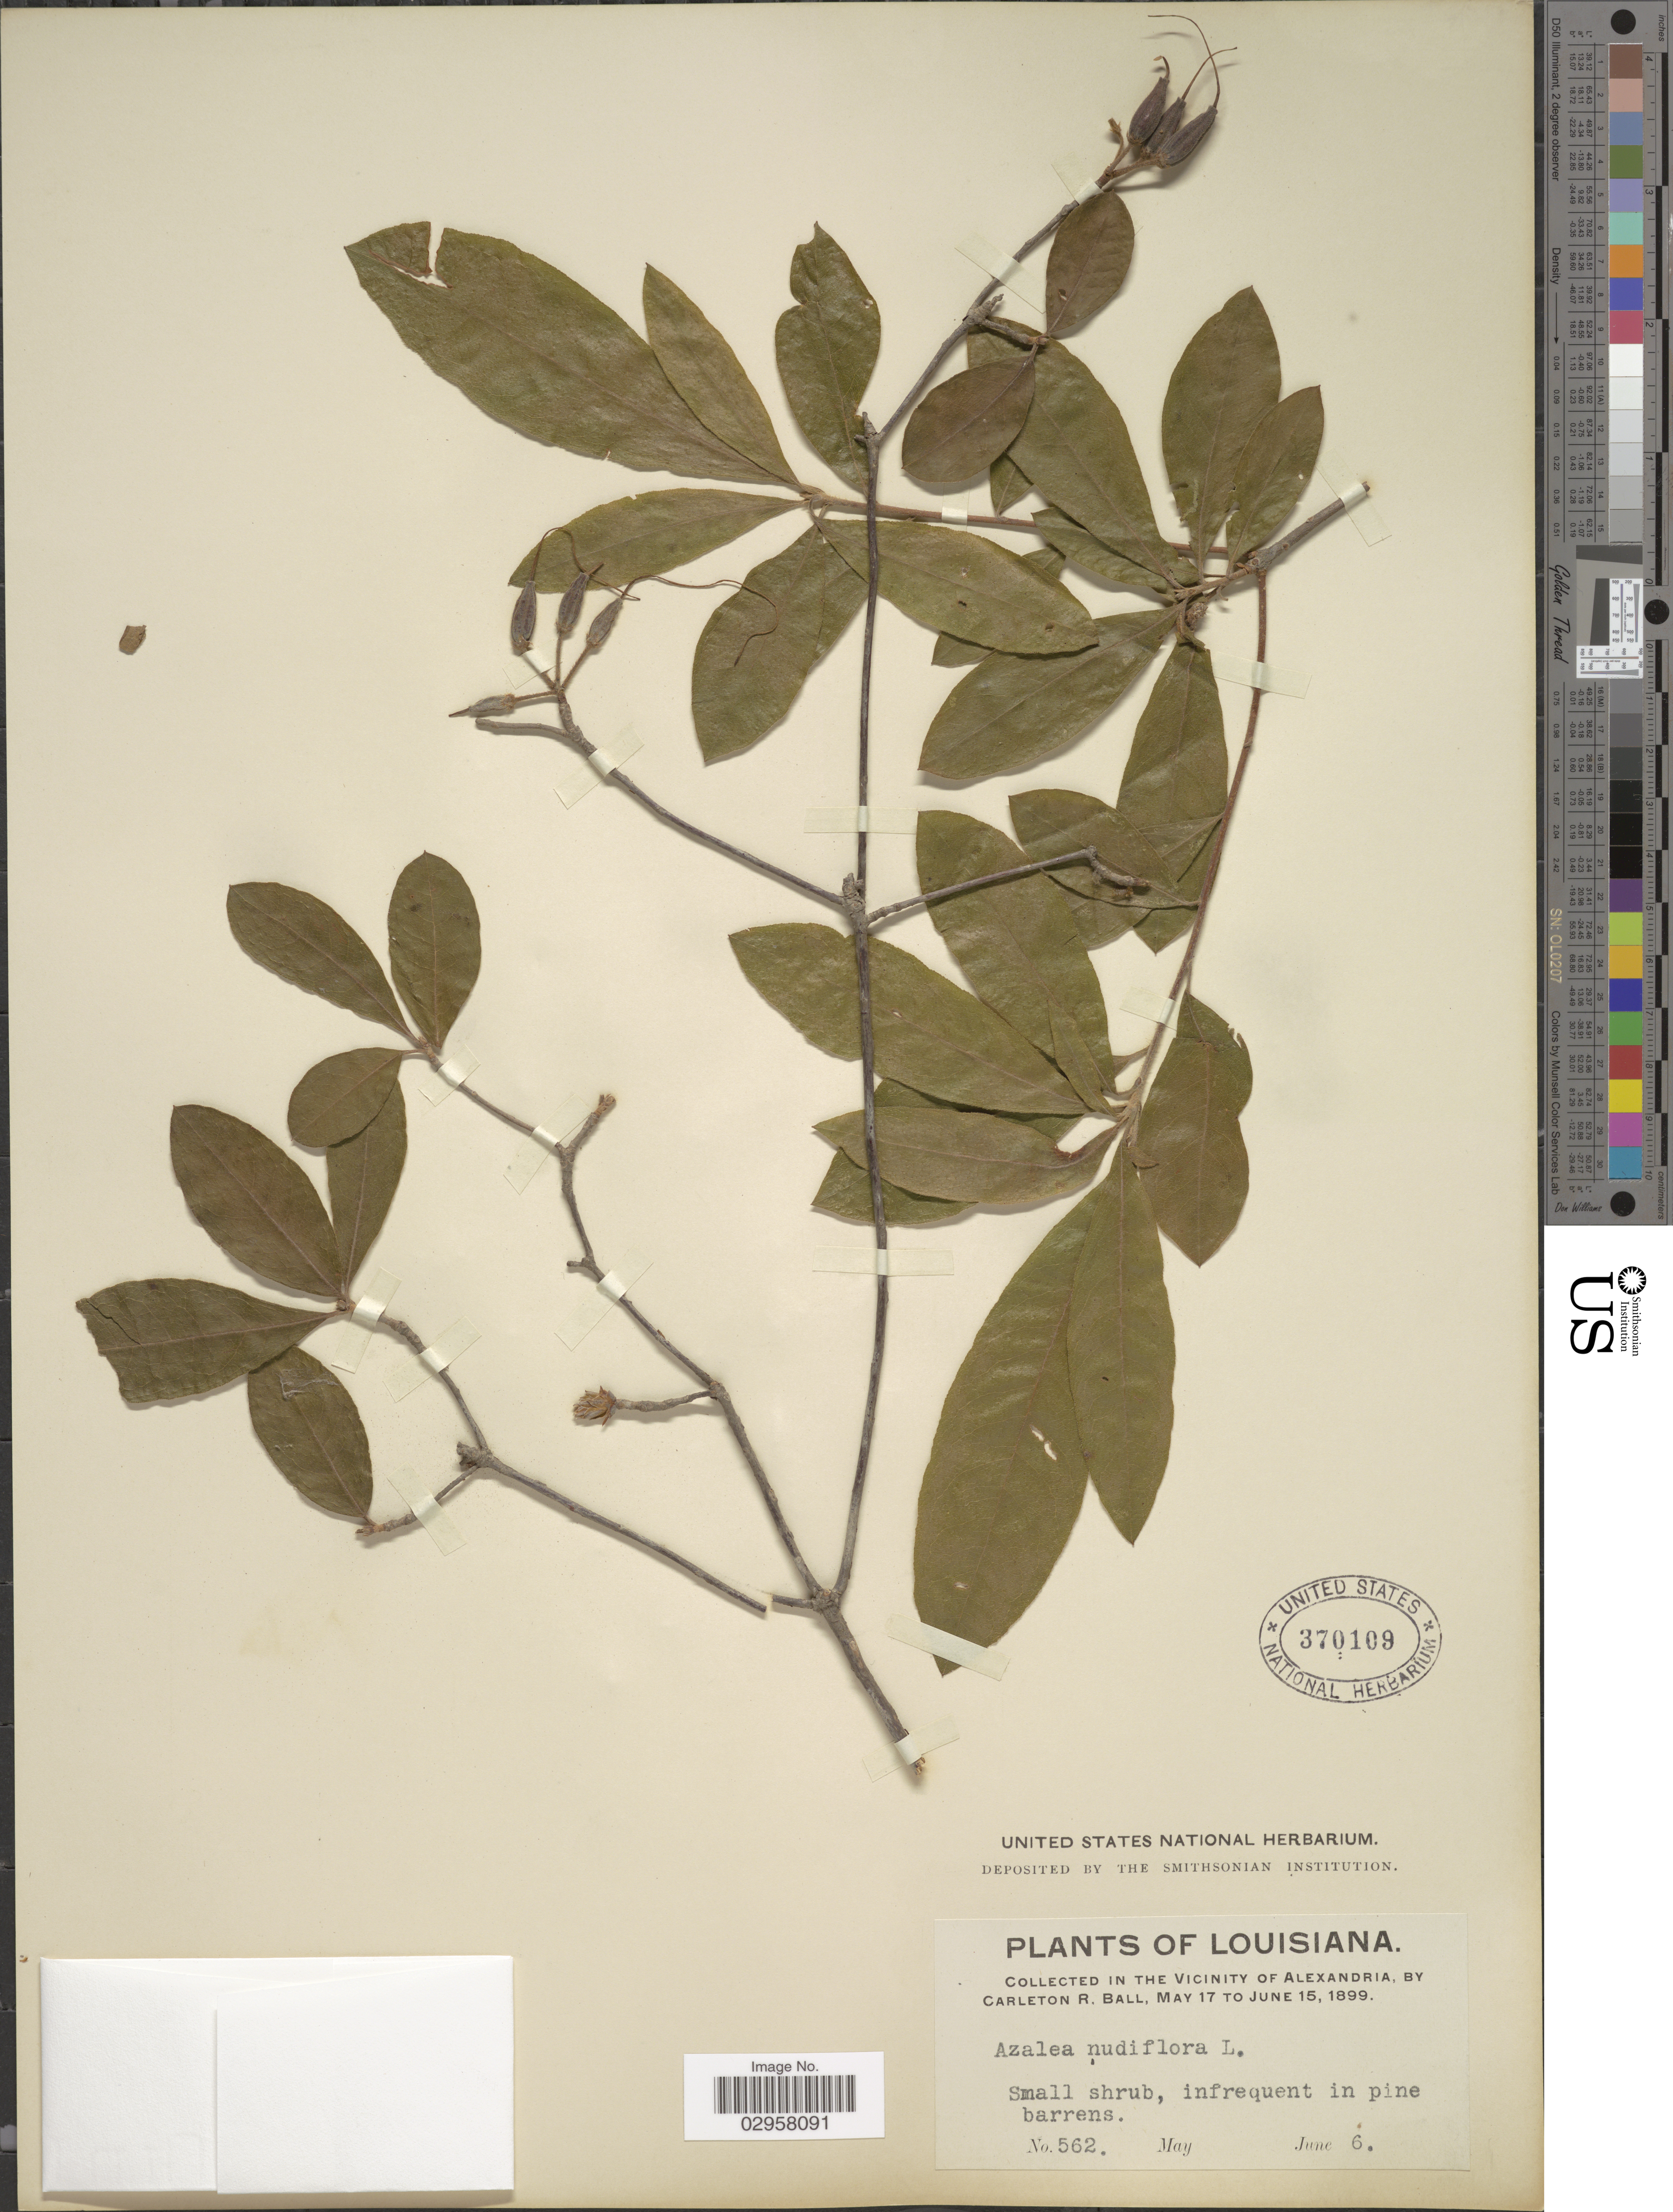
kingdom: Plantae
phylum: Tracheophyta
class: Magnoliopsida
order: Ericales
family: Ericaceae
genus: Rhododendron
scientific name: Rhododendron canescens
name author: (Michx.) Sweet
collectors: C. R. Ball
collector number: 562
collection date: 1899-06-06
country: United States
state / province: Louisiana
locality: In the vicinity of Alexandria.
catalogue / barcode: US 370109